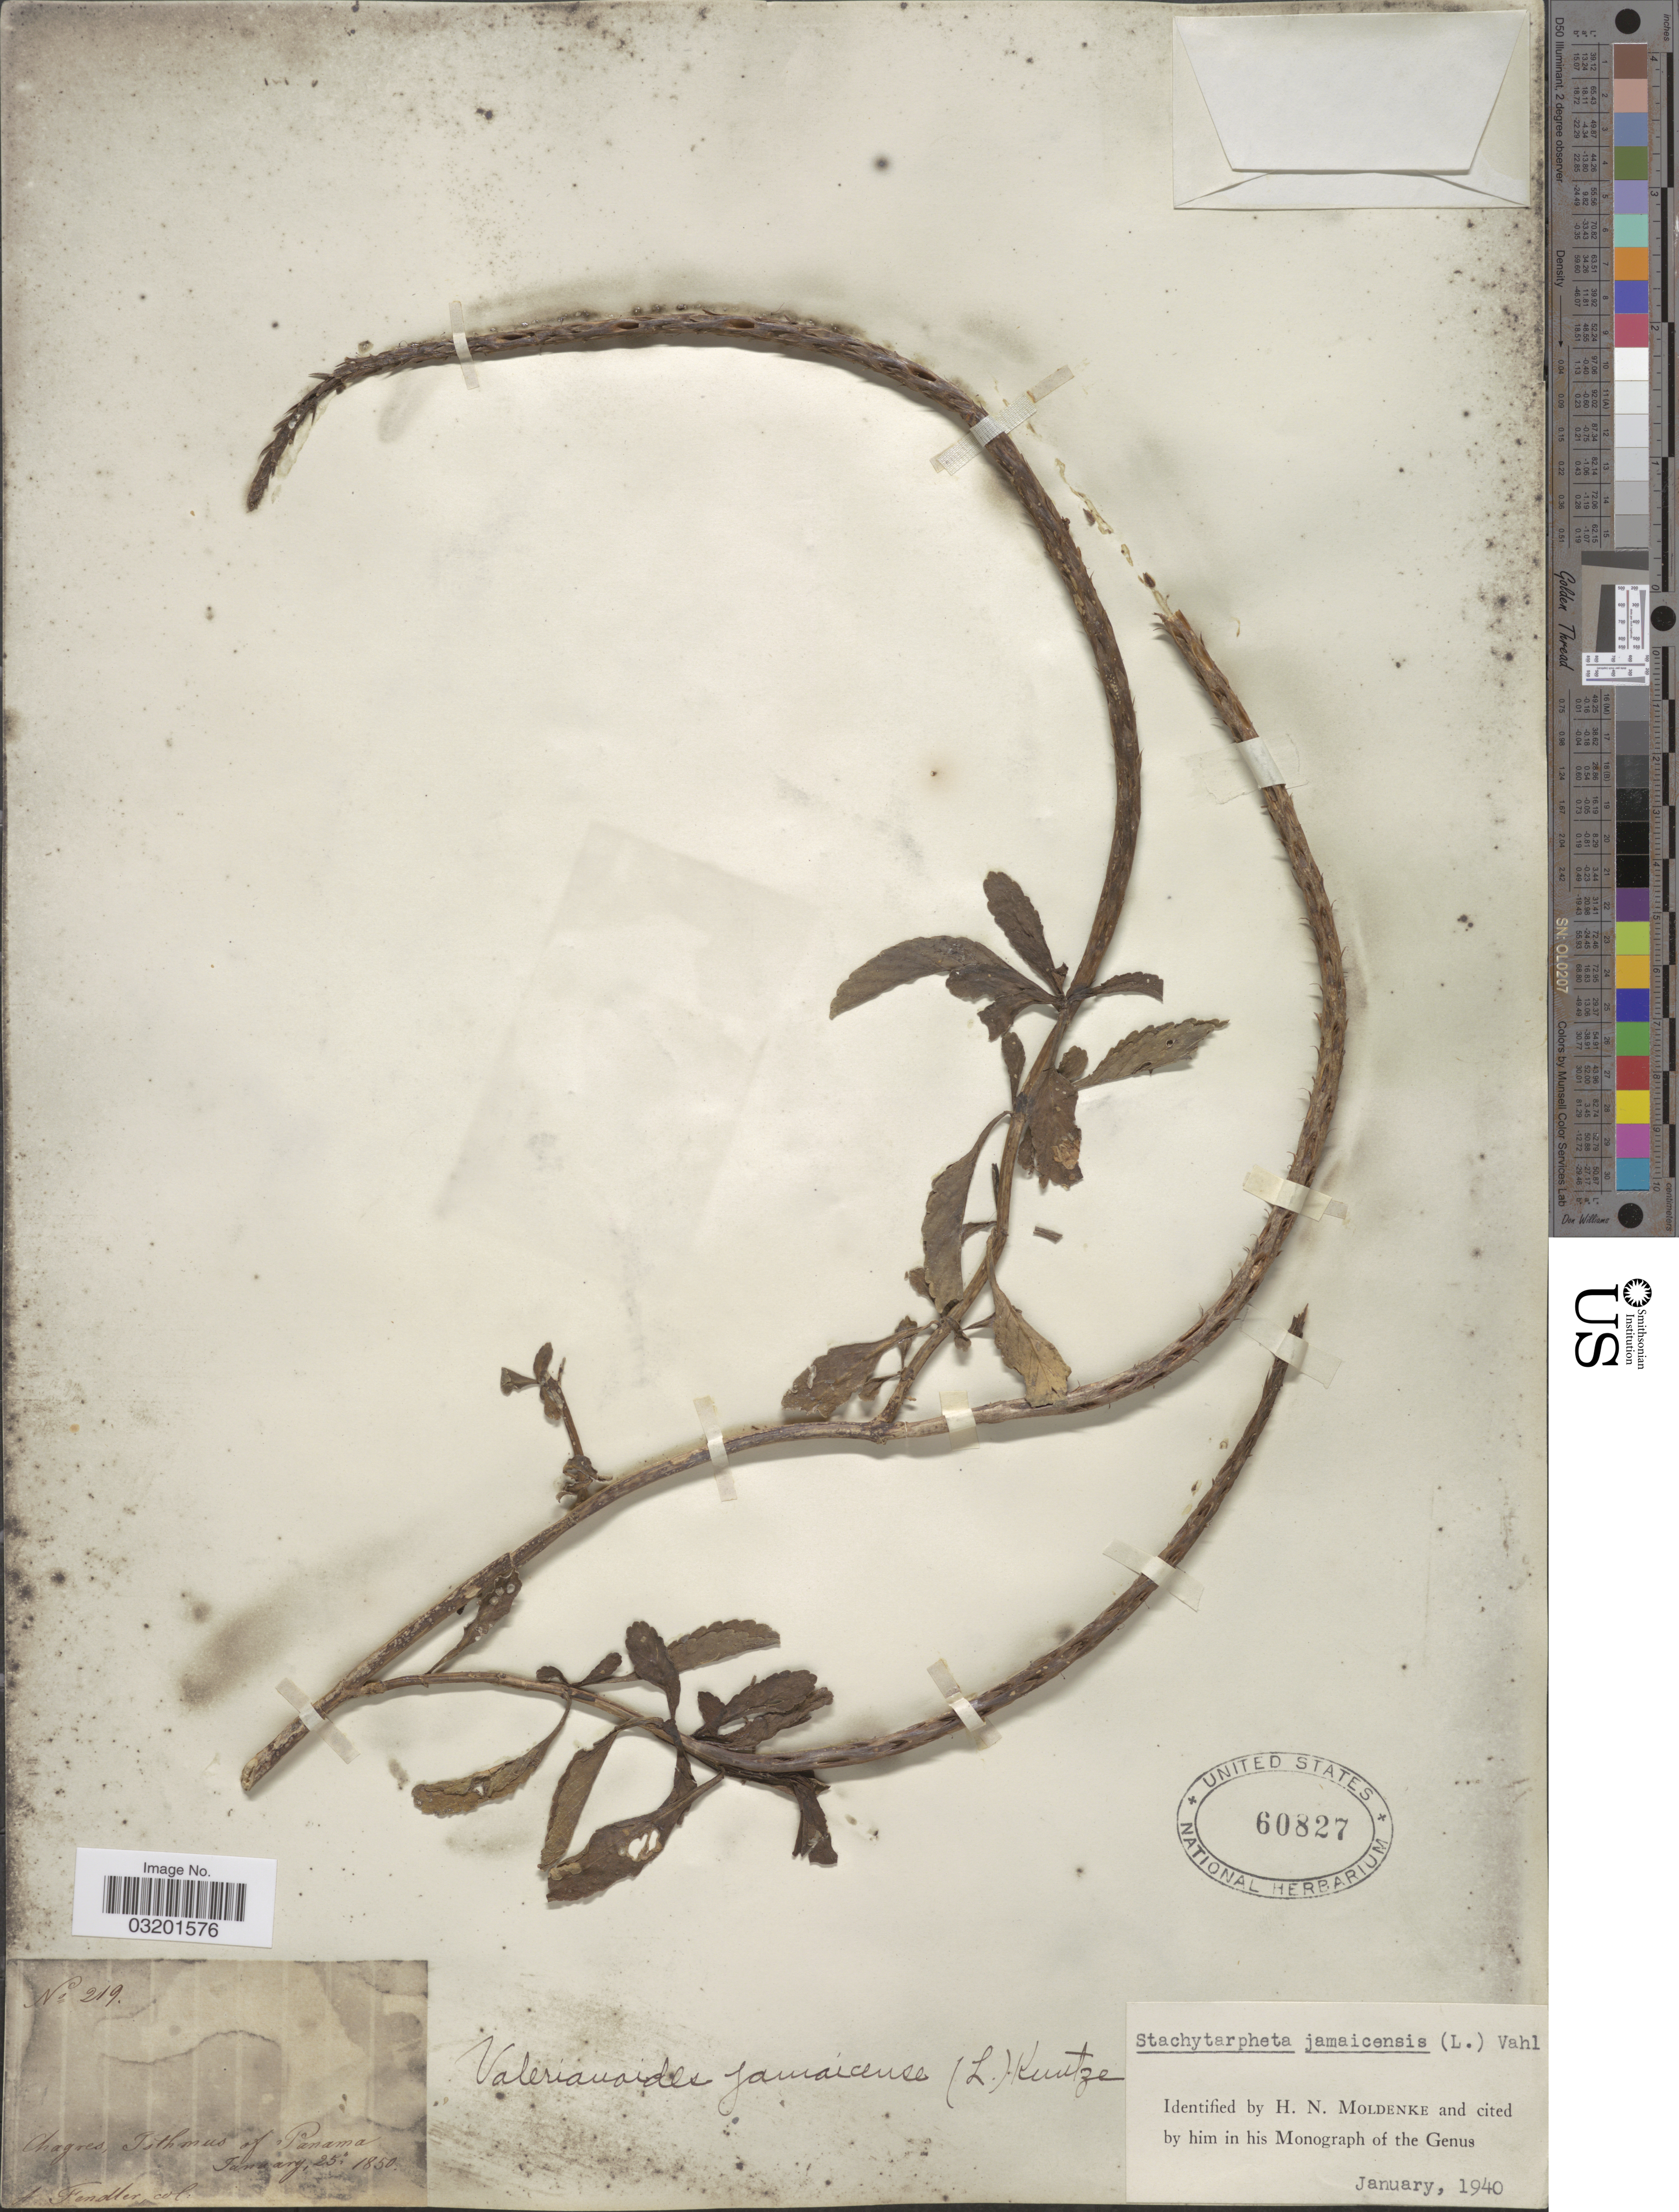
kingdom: Plantae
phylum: Tracheophyta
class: Magnoliopsida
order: Lamiales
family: Verbenaceae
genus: Stachytarpheta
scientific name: Stachytarpheta jamaicensis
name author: (L.) Vahl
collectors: A. Fendler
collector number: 219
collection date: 1850-01-25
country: Panama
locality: Chagresm Isthmus of Panama.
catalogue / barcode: US 60827